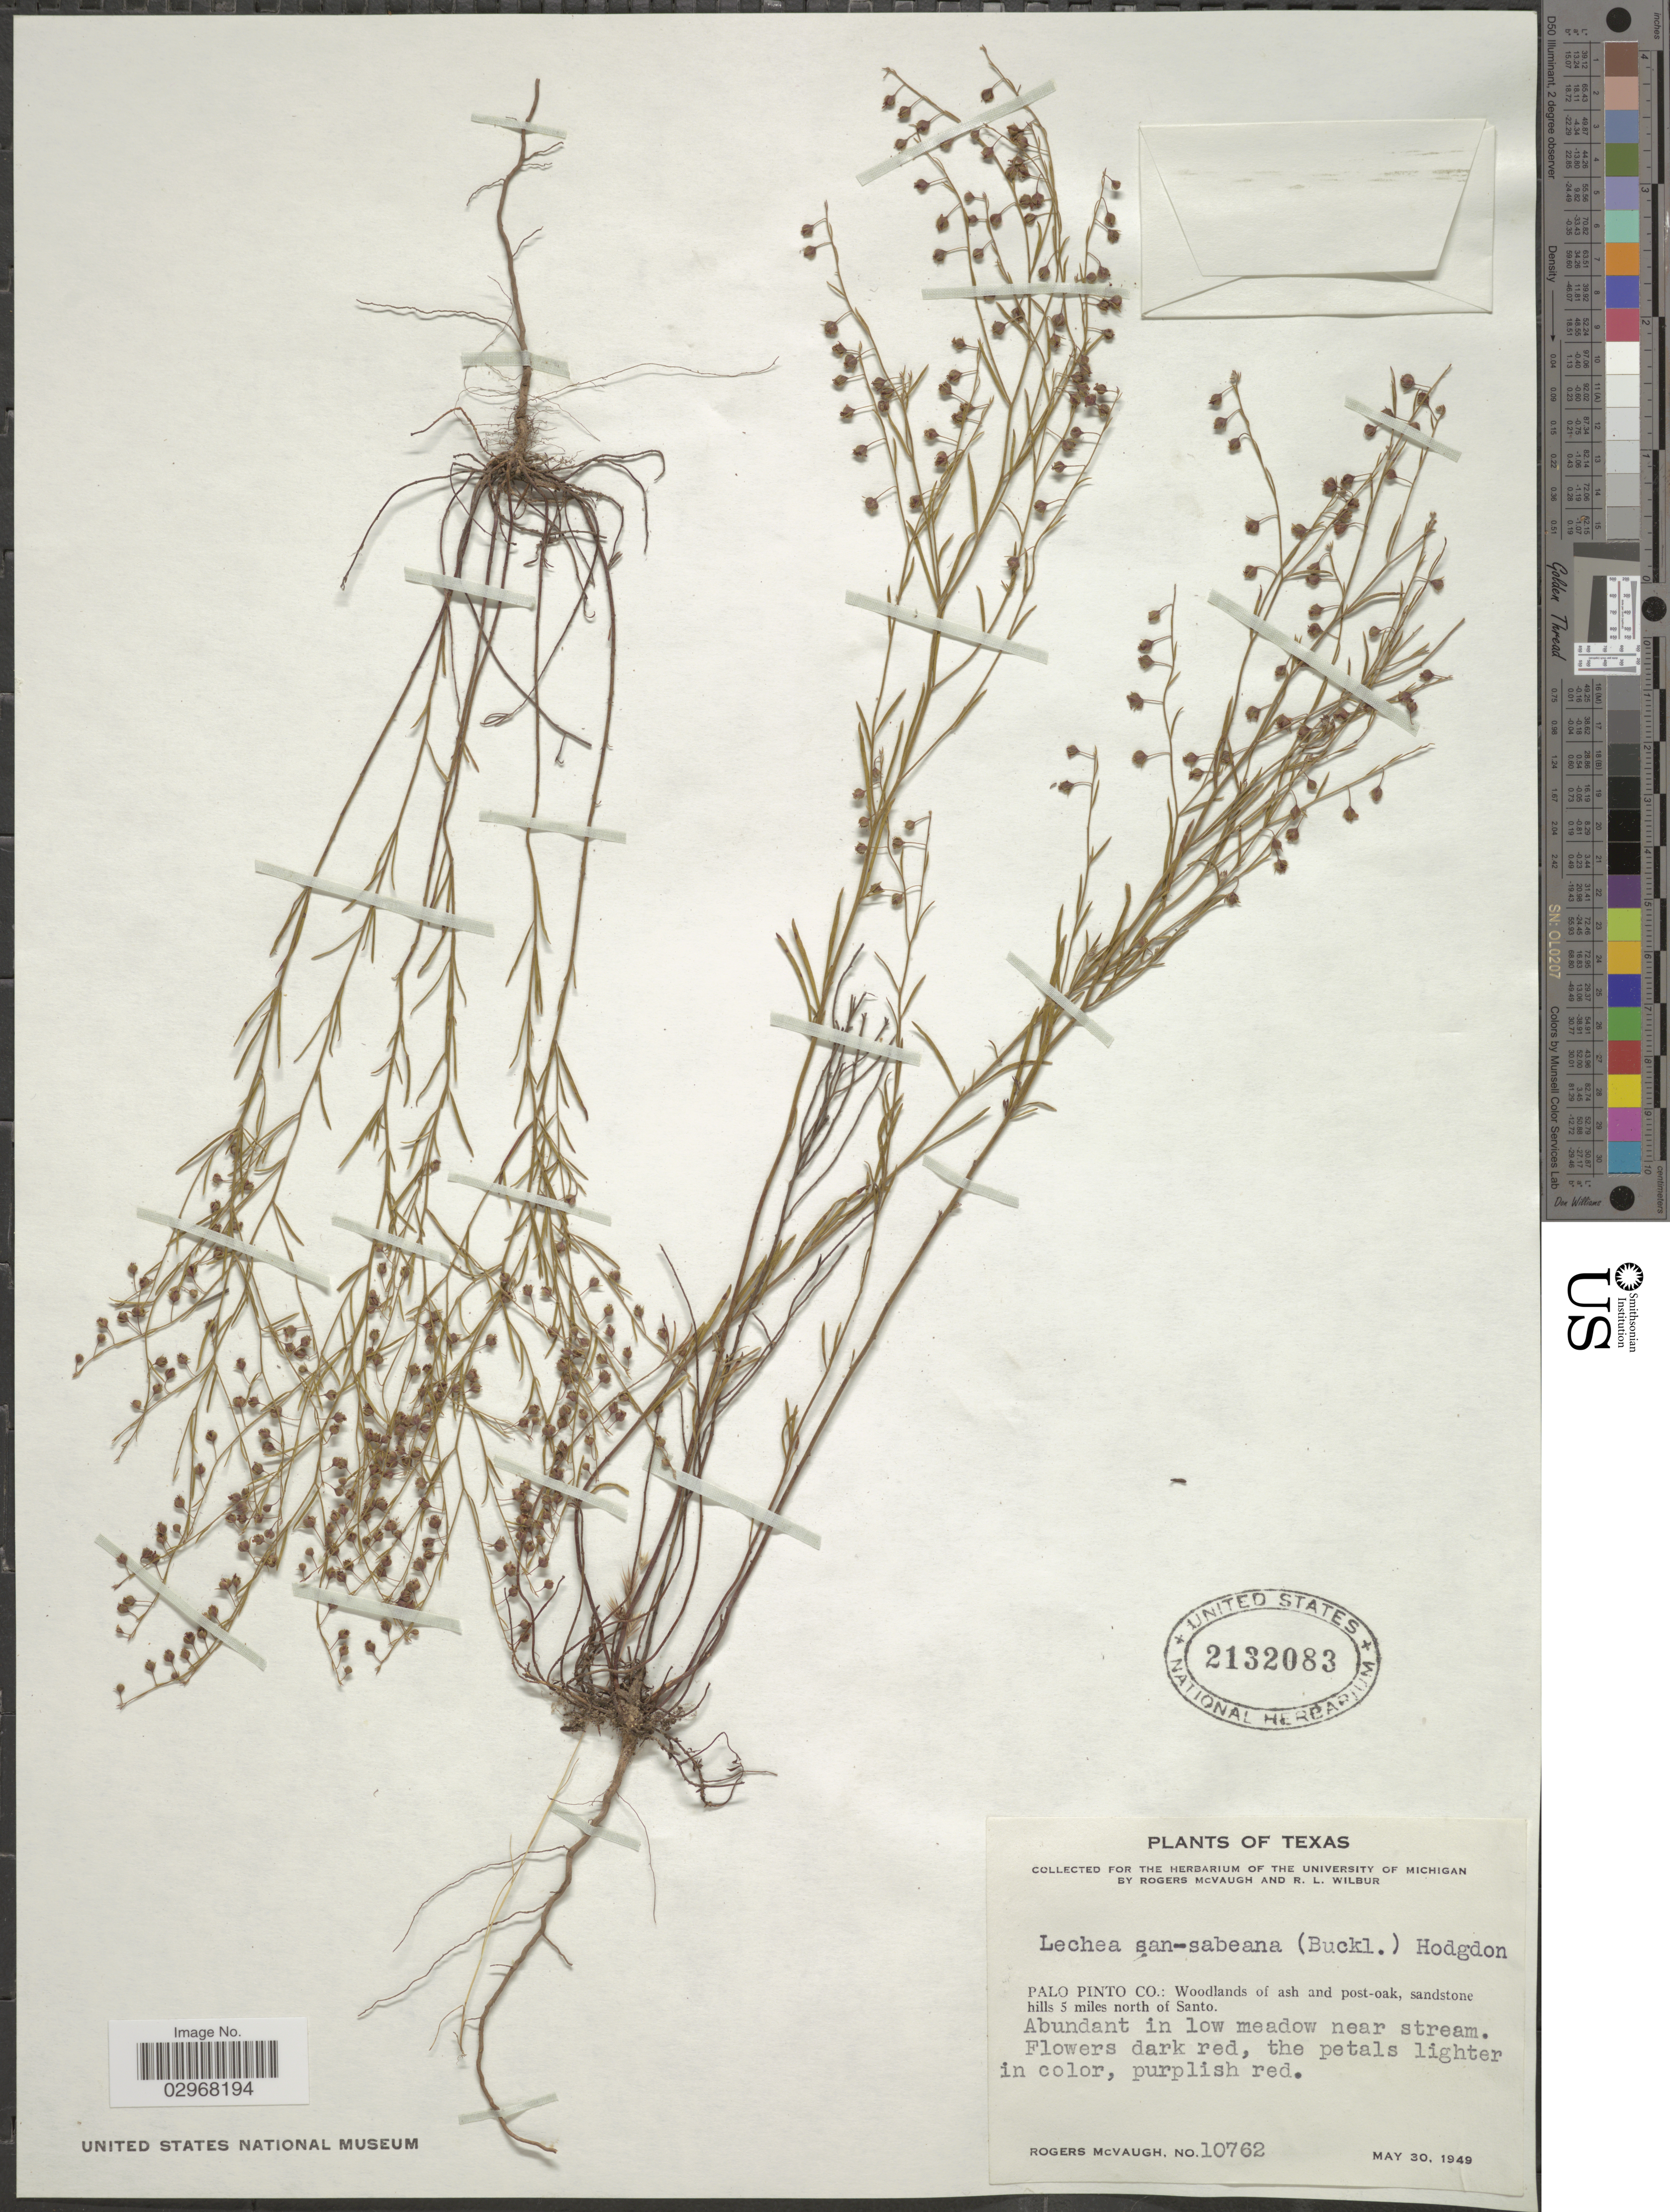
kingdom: Plantae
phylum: Tracheophyta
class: Magnoliopsida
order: Malvales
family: Cistaceae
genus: Lechea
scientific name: Lechea san-sabeana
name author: (Buckley) Hodgdon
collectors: R. McVaugh & R. L. Wilbur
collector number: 10762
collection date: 1949-05-30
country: United States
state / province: Texas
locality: Palo Pinto Co.: Woodlands of ash and post-oak, sandstone hills 5 miles north of Santo.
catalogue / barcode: US 2132083